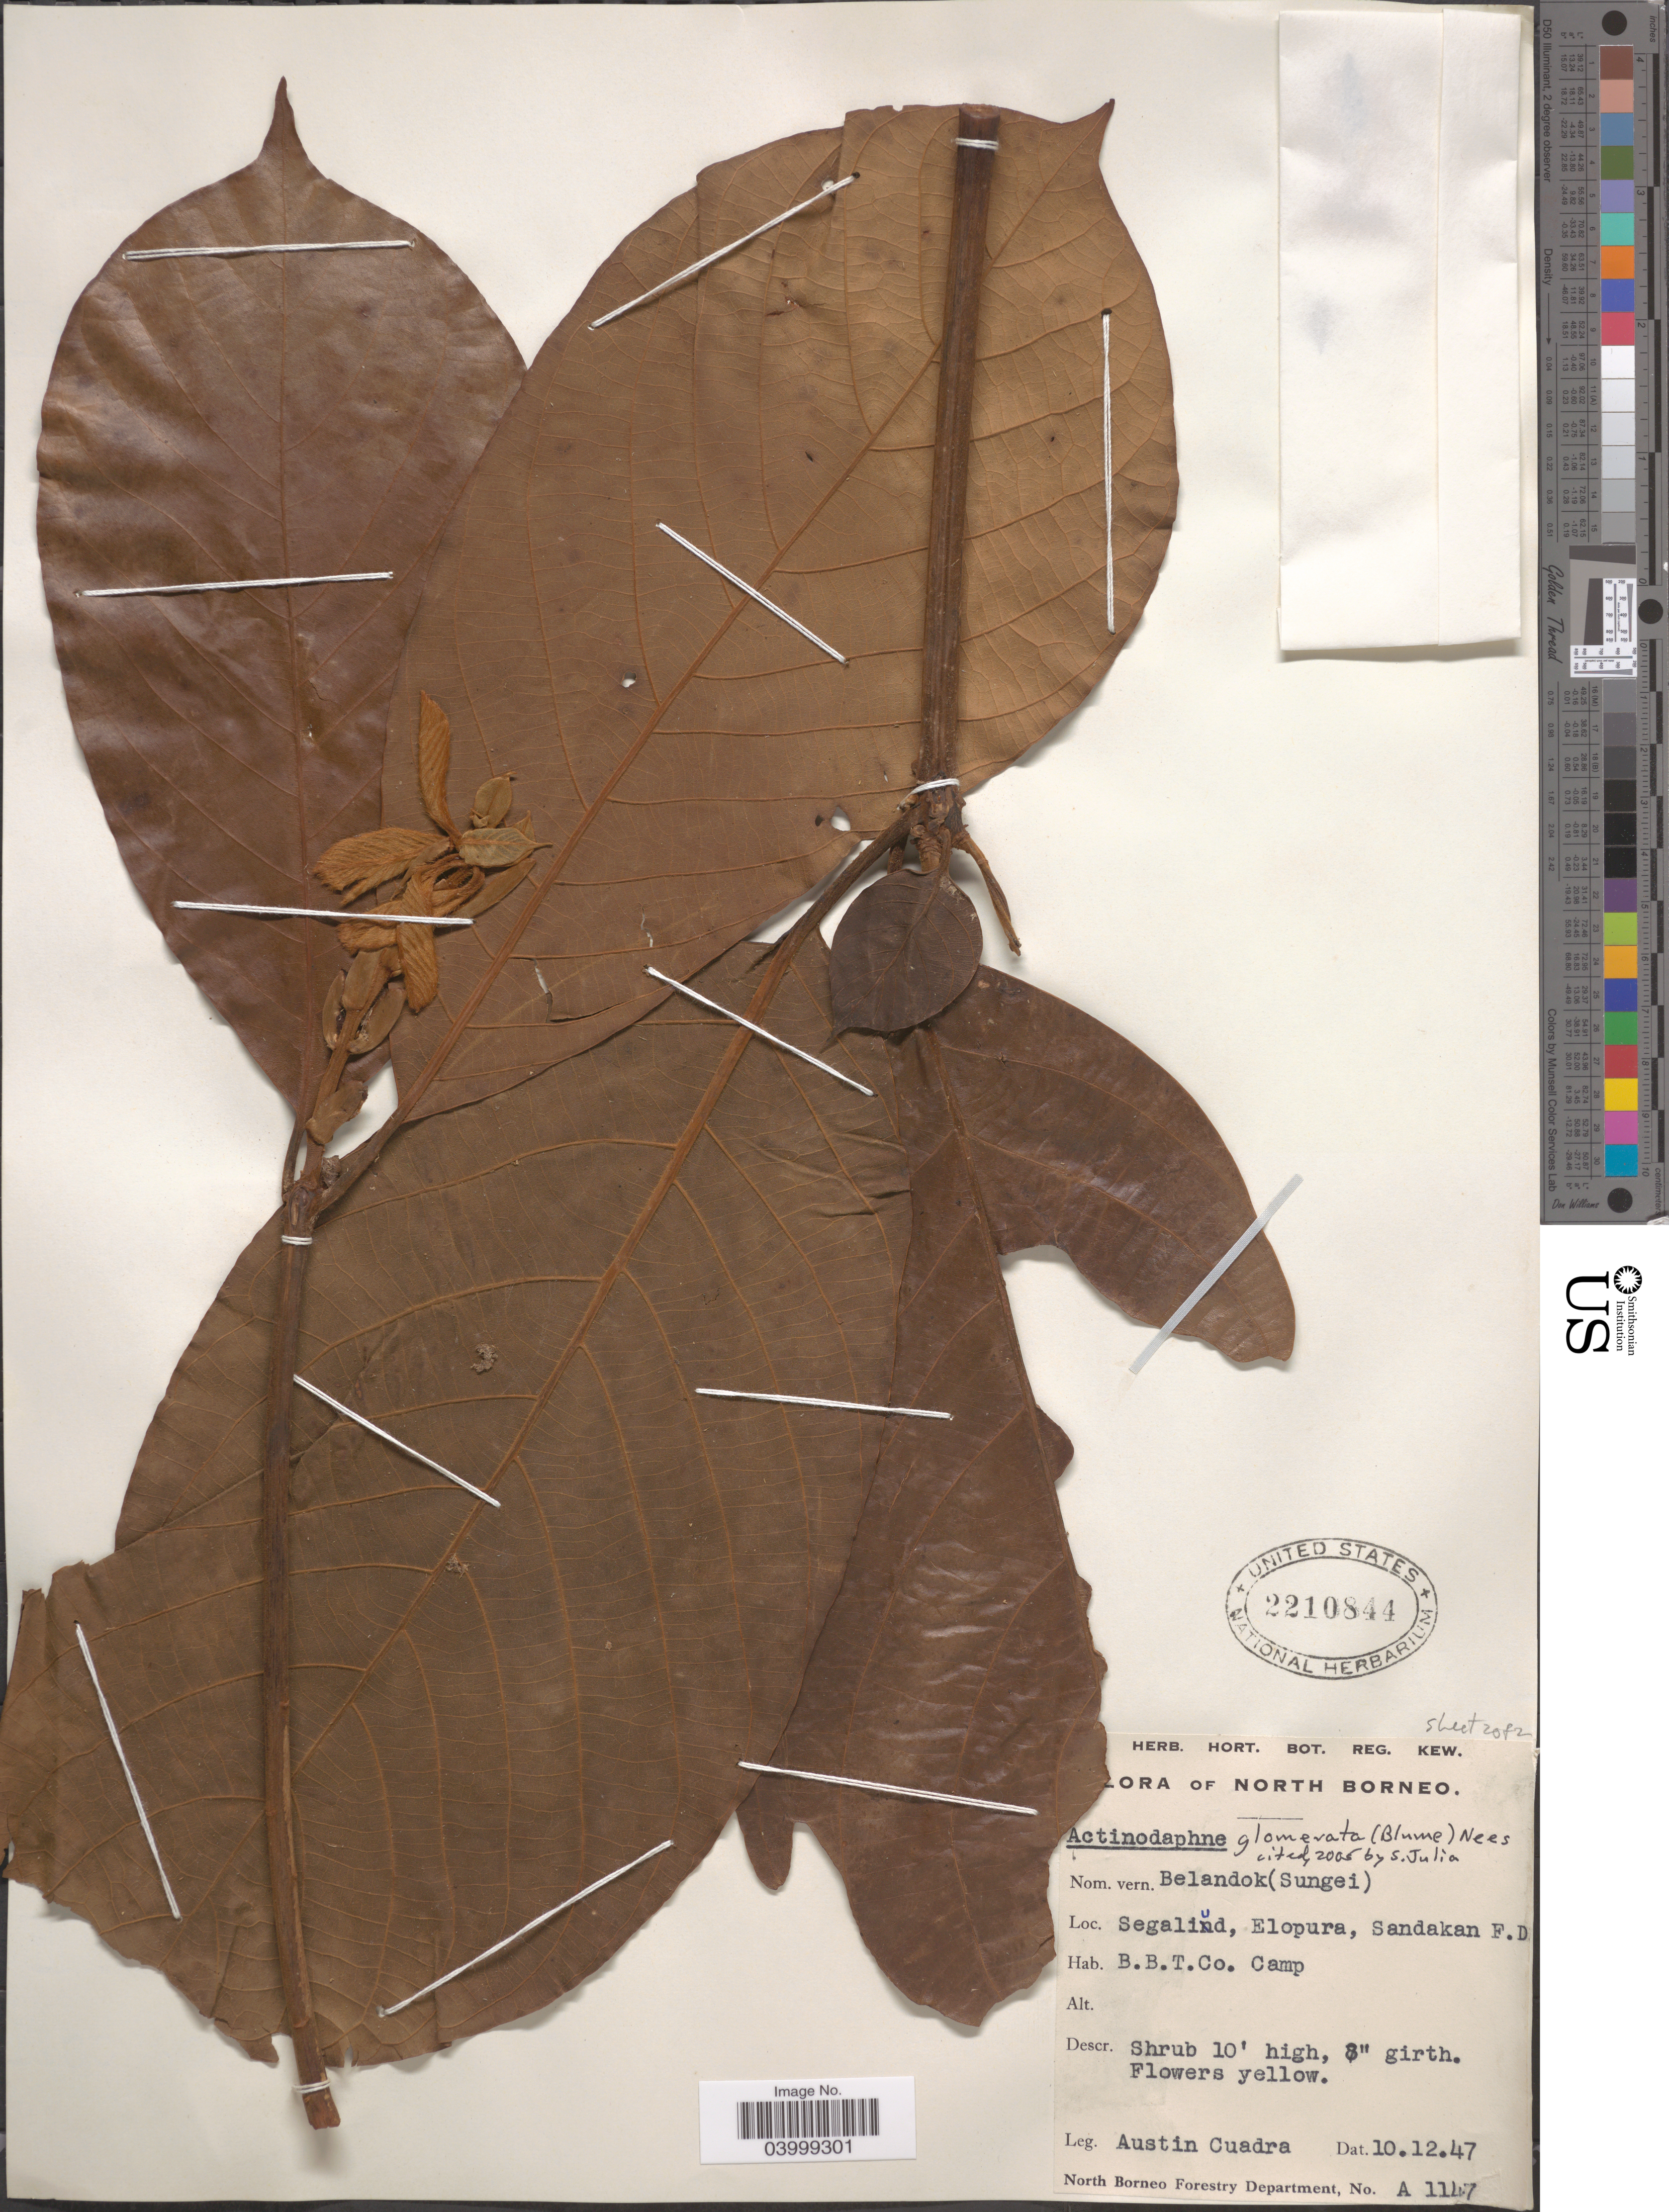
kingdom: Plantae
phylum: Tracheophyta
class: Magnoliopsida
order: Laurales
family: Lauraceae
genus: Actinodaphne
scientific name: Actinodaphne glomerata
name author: (Blume) Nees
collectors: A. Cuadra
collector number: A1147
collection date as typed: Transcribed d/m/y: 10/12/47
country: Malaysia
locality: North Borneo. Segaliud, Elopura, Sandakan F.D. B.B.T. Co. Camp.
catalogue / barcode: US 2210844